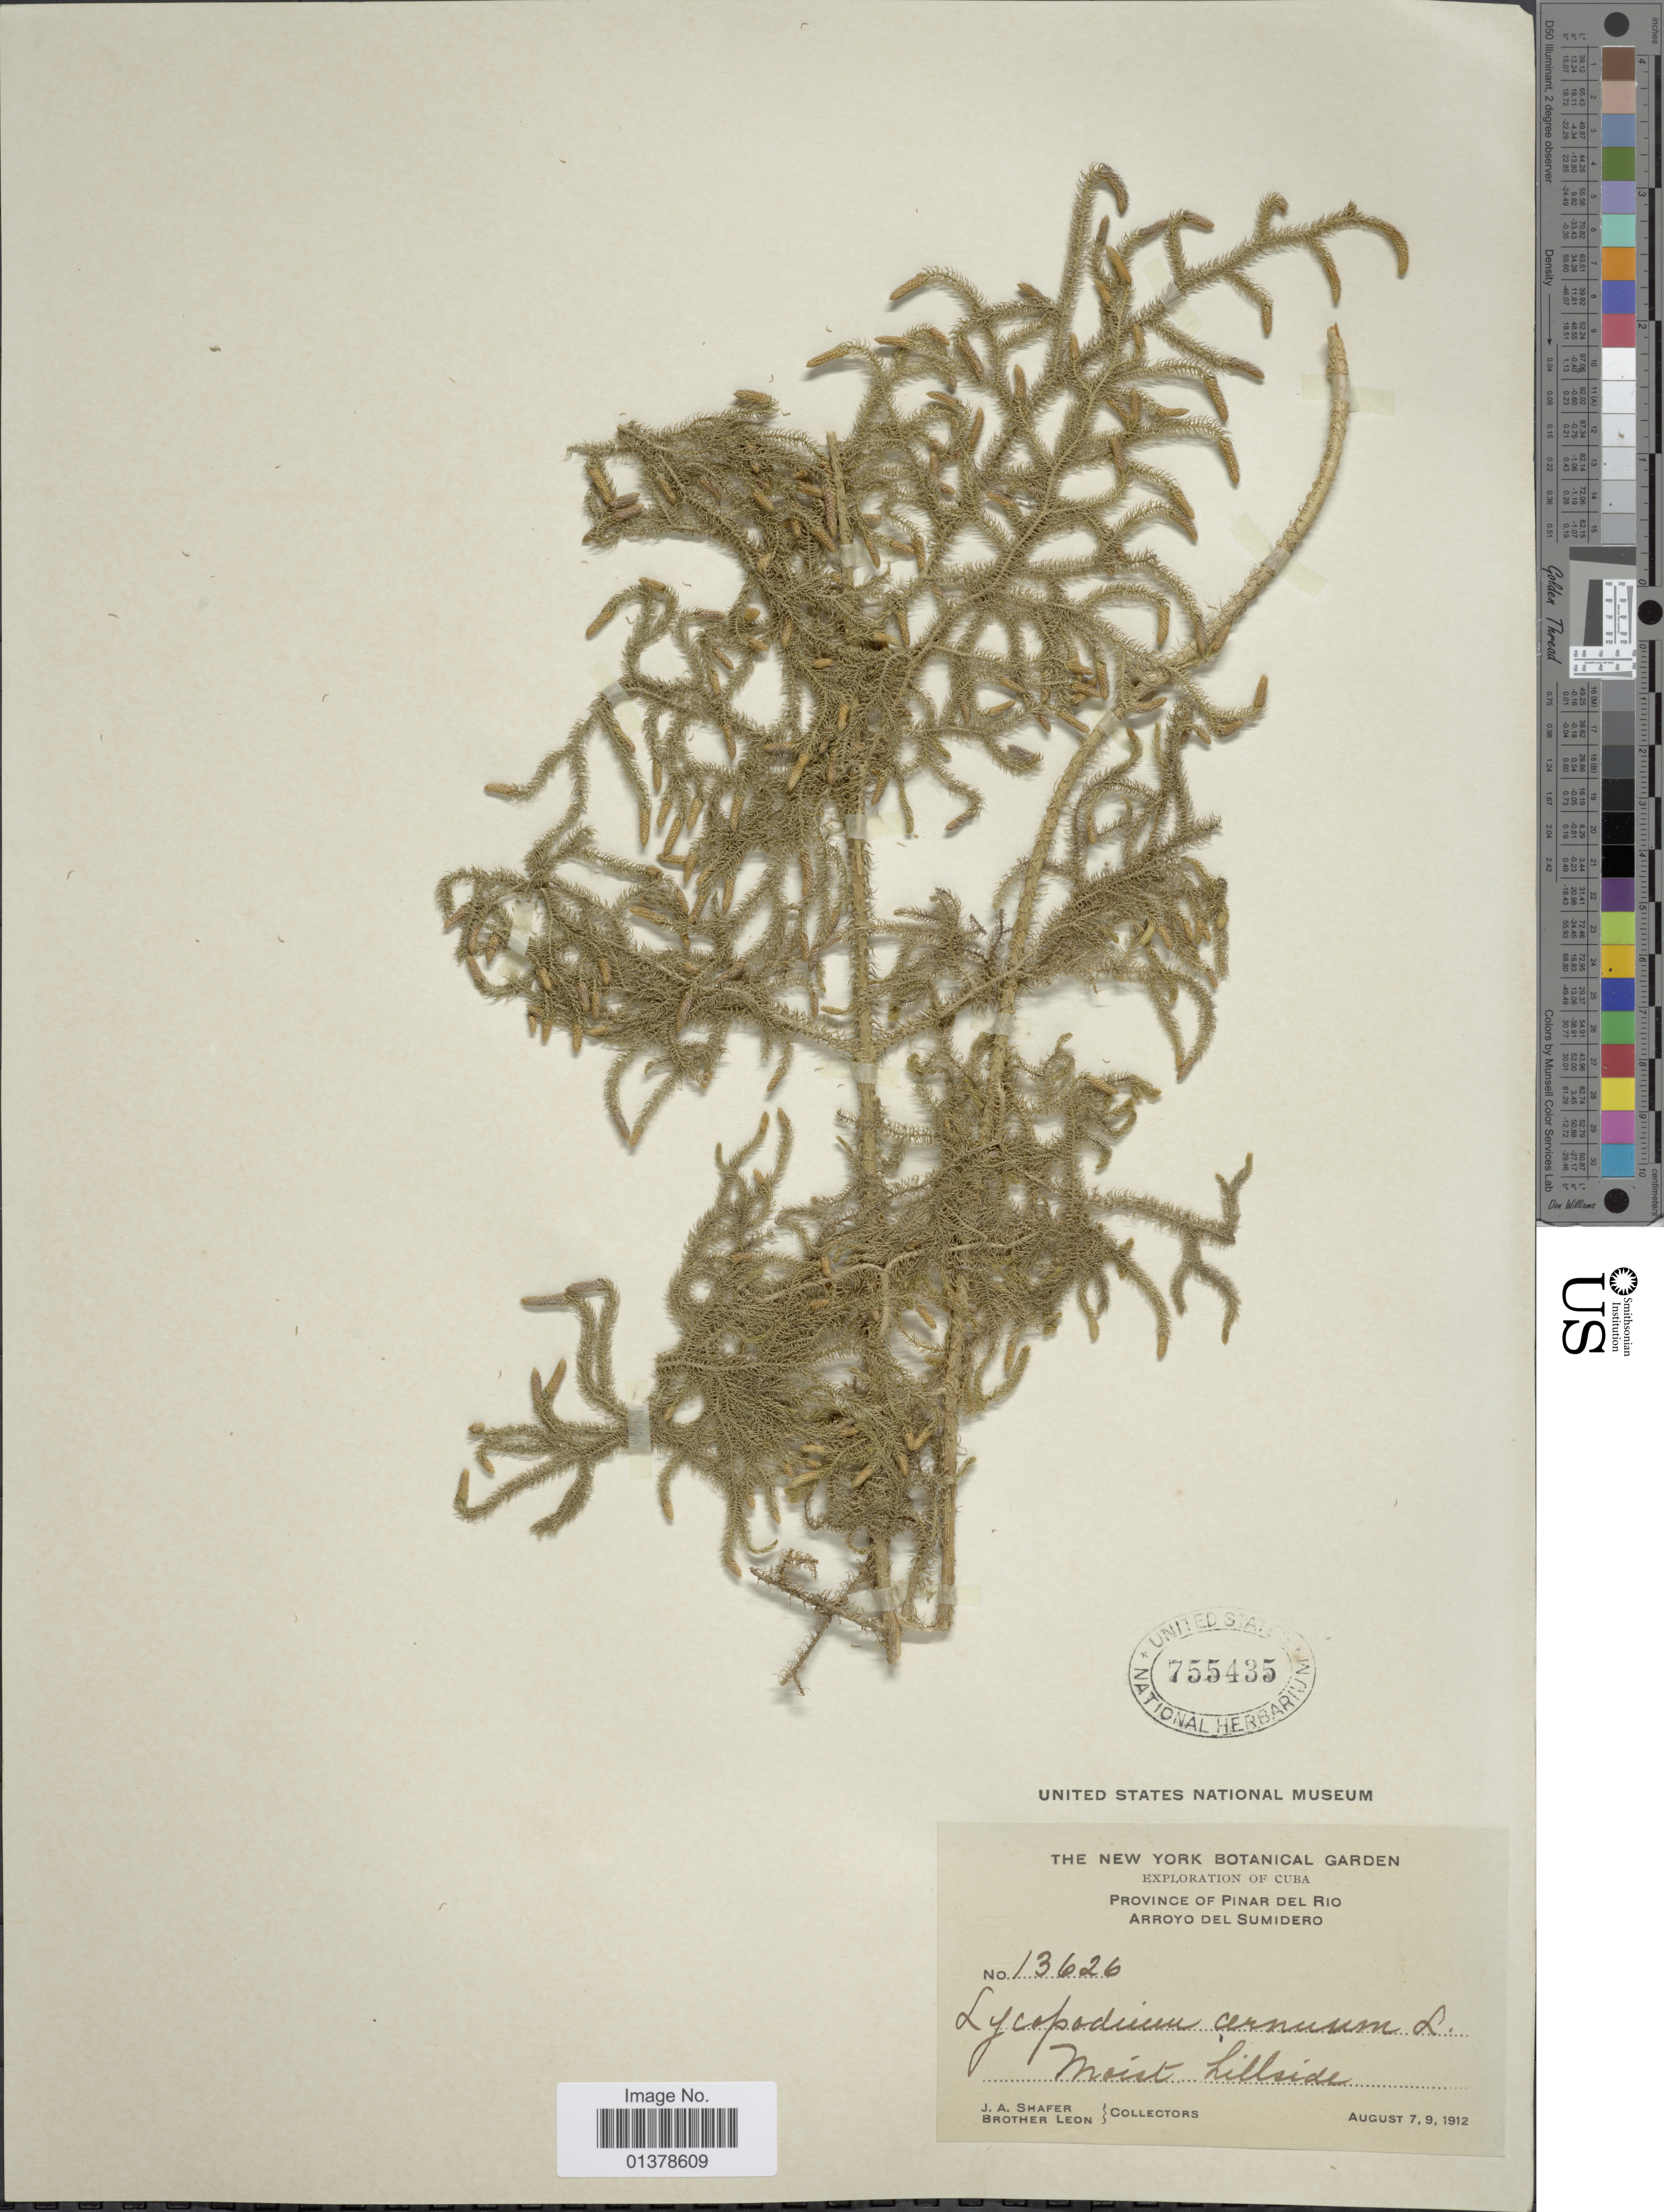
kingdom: Plantae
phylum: Tracheophyta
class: Lycopodiopsida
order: Lycopodiales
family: Lycopodiaceae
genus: Palhinhaea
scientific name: Palhinhaea cernua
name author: (L.) Vasc. & Franco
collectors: J. A. Shafer & Bro. León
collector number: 13626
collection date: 1912-08-07/1912-08-09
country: Cuba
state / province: Pinar del Río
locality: Arroyo del Sumidero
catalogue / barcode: US 755435